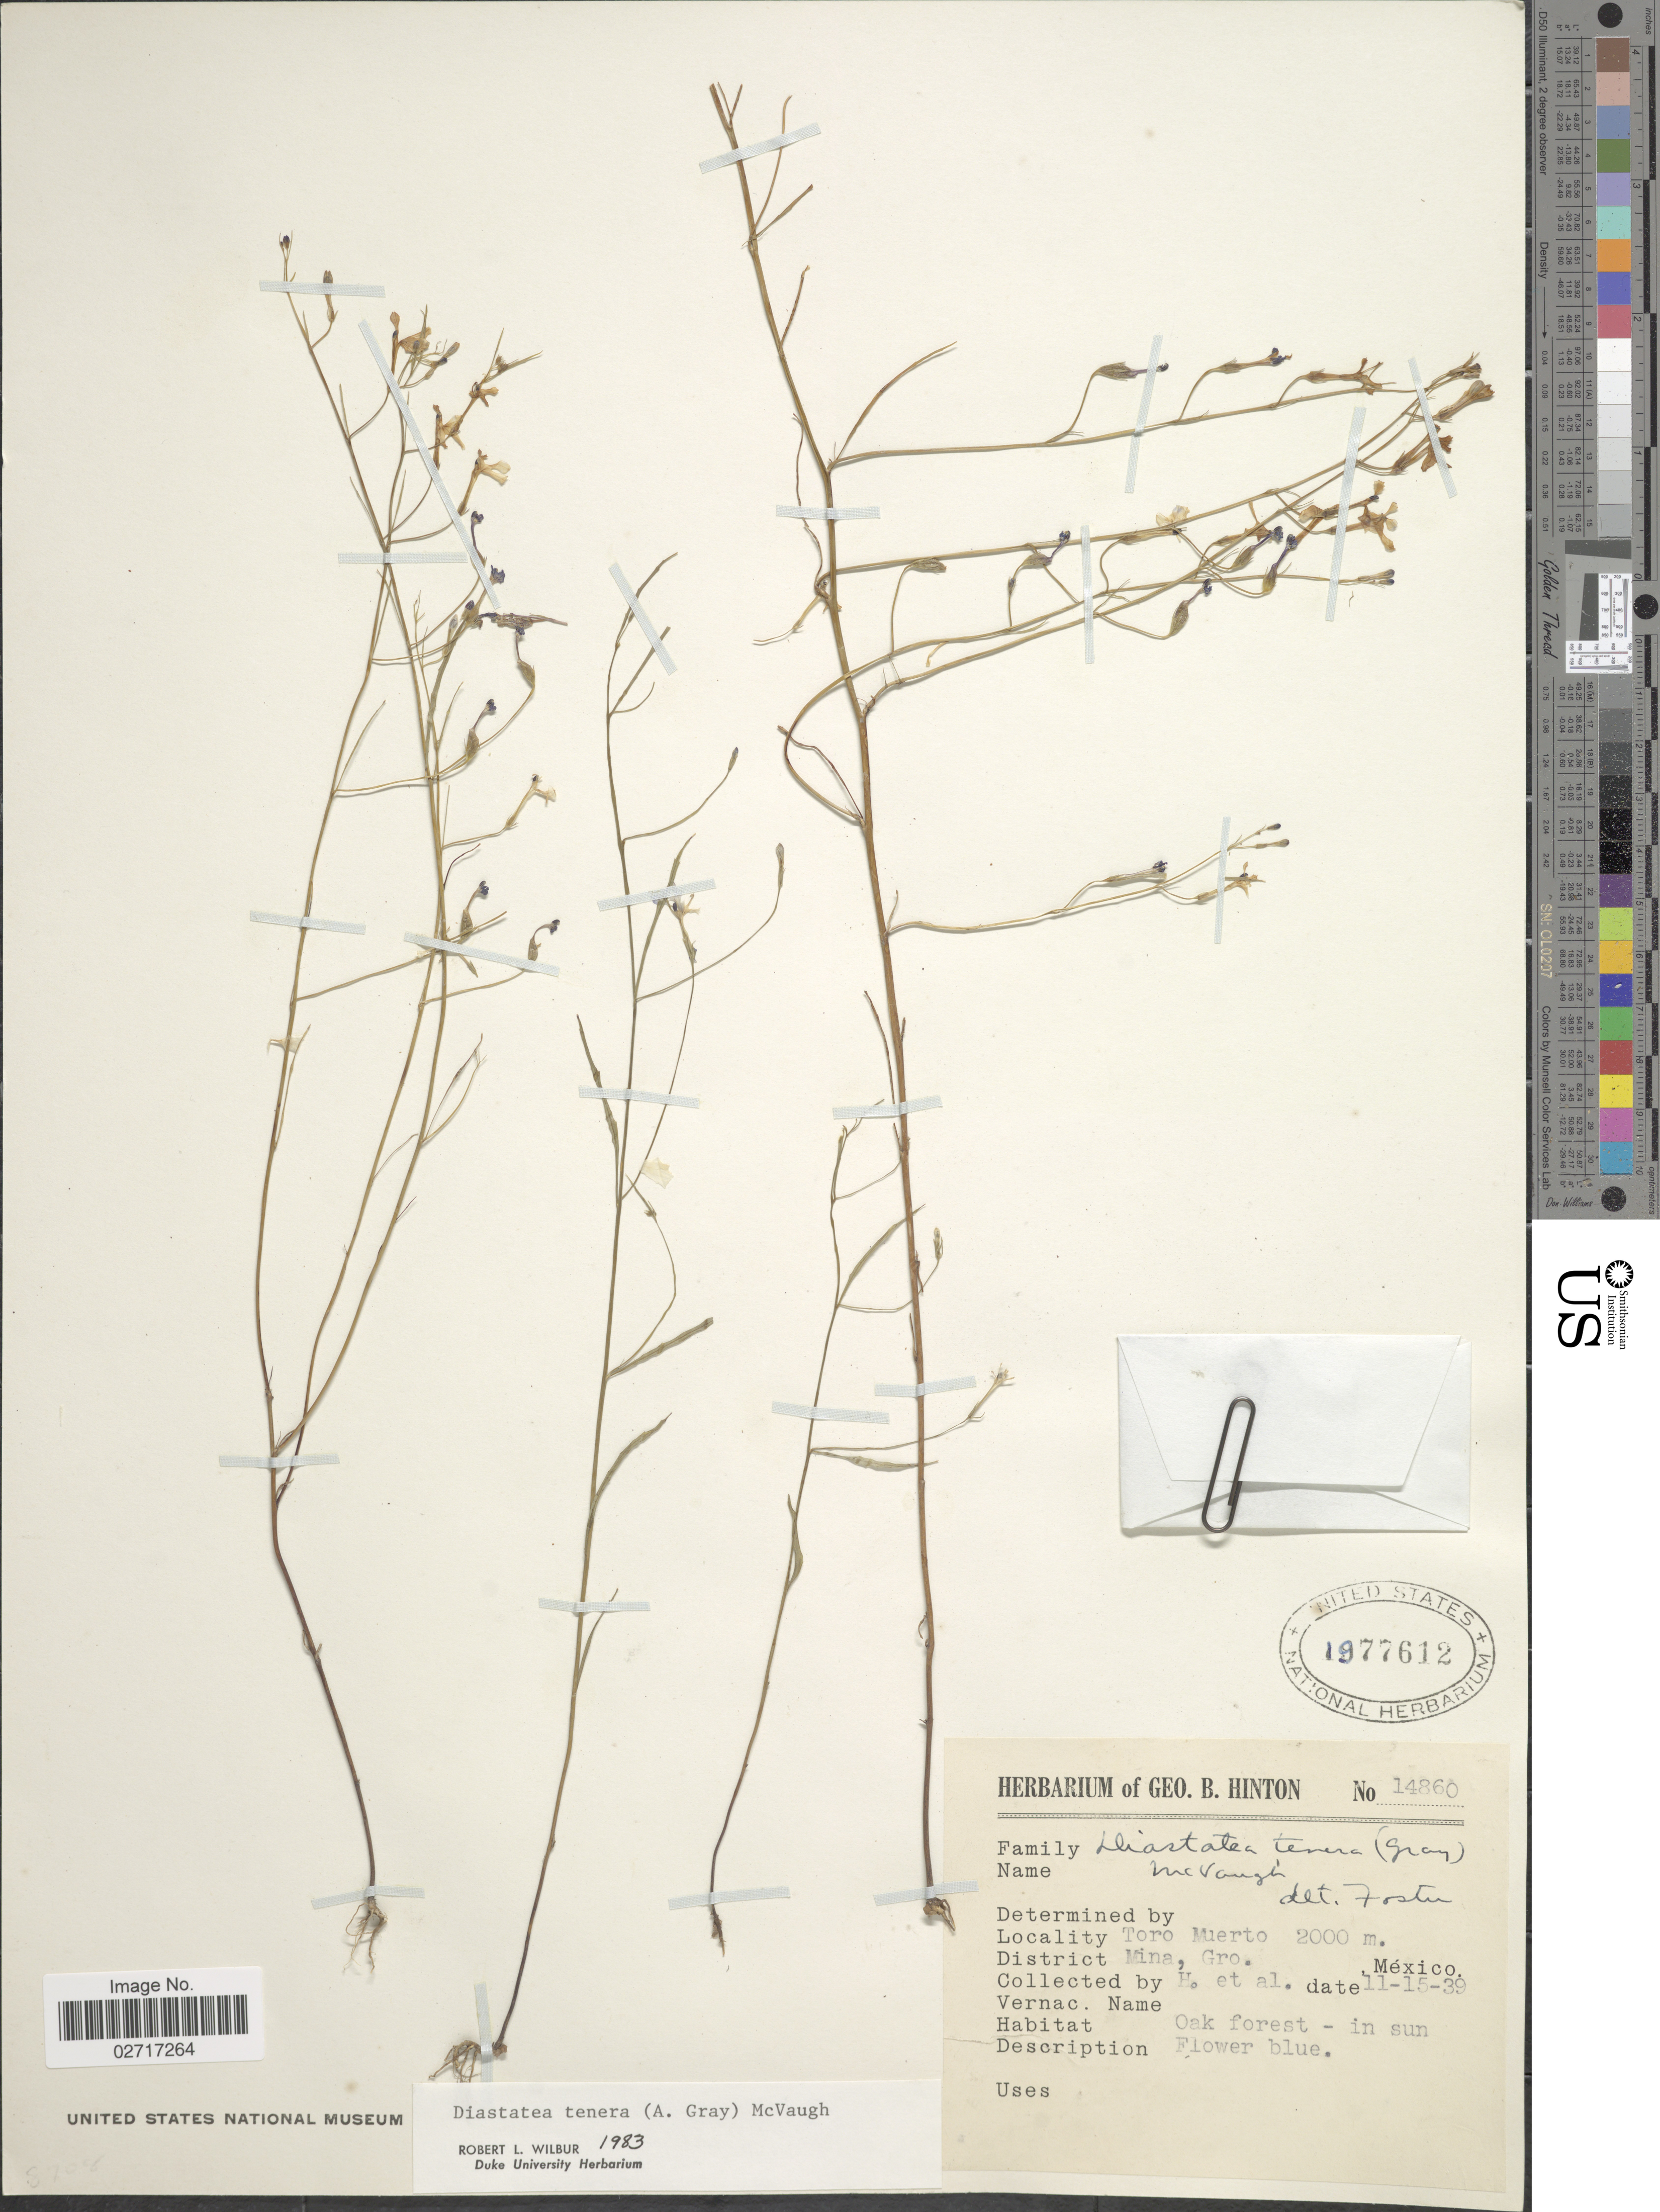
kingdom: Plantae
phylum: Tracheophyta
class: Magnoliopsida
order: Asterales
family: Campanulaceae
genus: Diastatea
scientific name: Diastatea tenera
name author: (A. Gray) McVaugh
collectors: G. B. Hinton & et al.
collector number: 14860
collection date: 1939-11-15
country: Mexico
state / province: Guerrero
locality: Toro Muerto, District Mina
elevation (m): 2000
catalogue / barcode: US 1977612